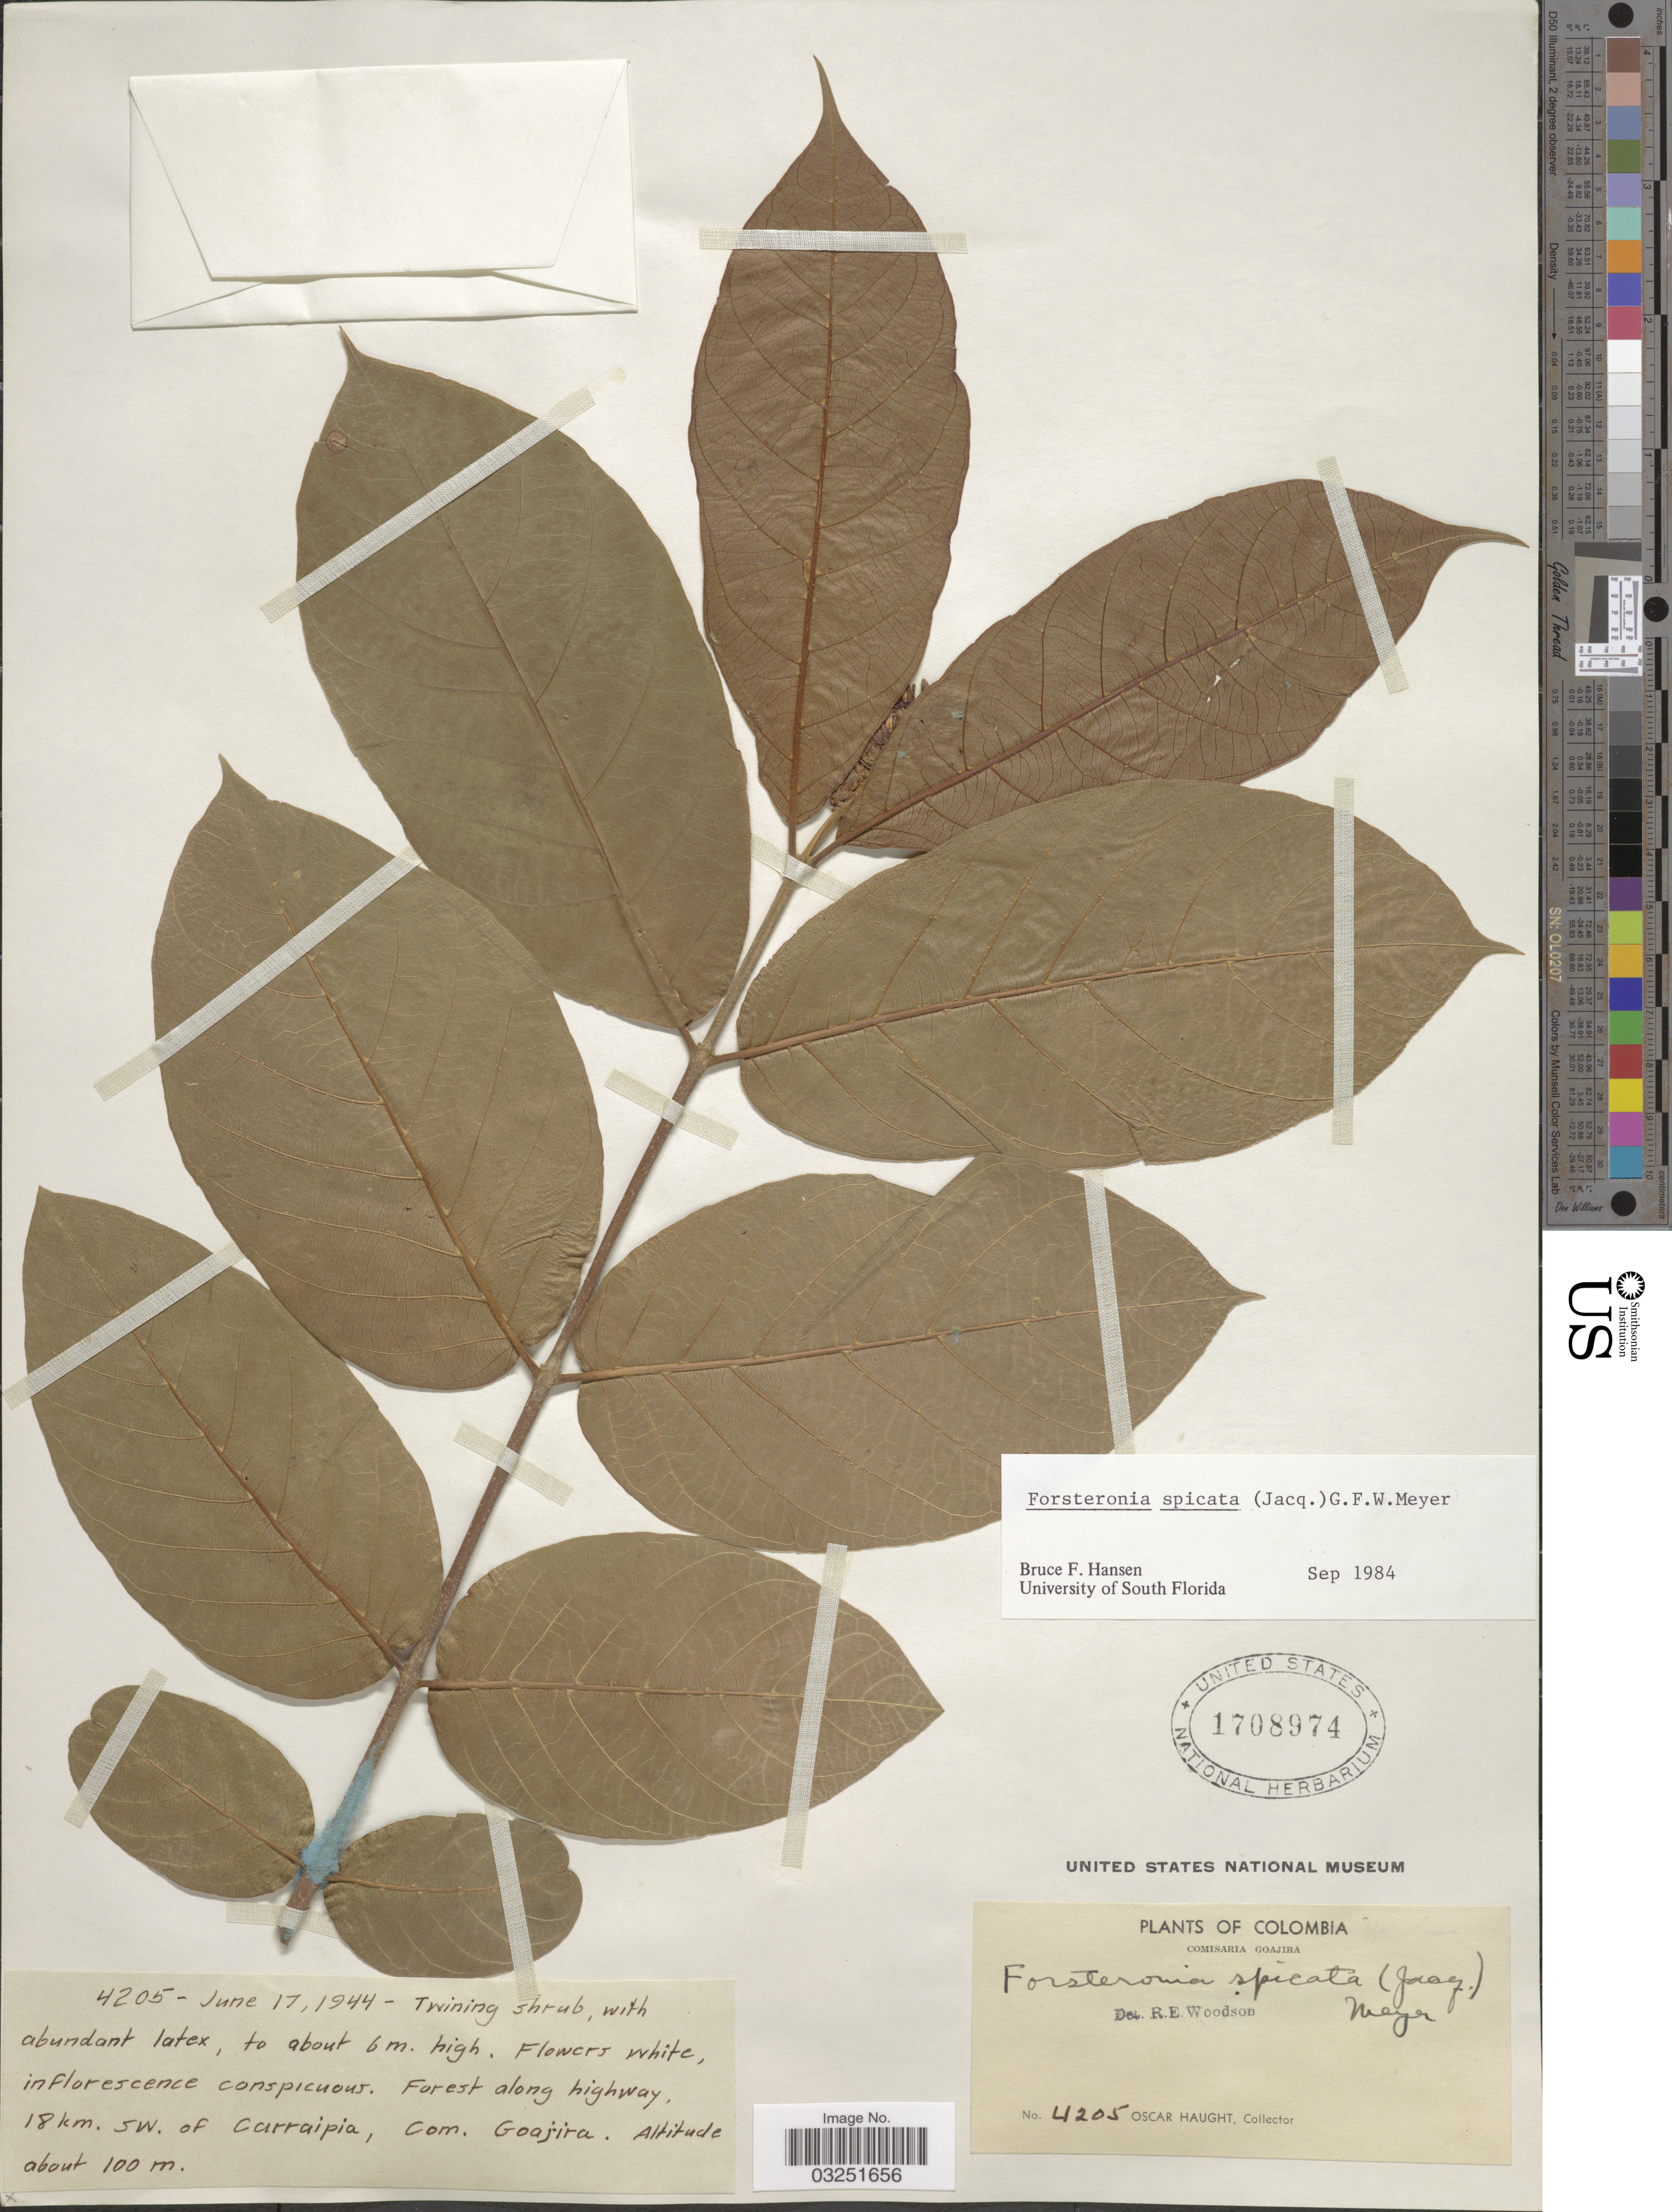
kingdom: Plantae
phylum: Tracheophyta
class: Magnoliopsida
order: Gentianales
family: Apocynaceae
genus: Forsteronia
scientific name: Forsteronia spicata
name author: (Jacq.) G. Mey.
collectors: O. Haught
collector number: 4205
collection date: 1944-06-17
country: Colombia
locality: Comisaria Goajira, Forest along highway, 18 km. SW. of Carraipia.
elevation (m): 100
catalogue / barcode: US 1708974